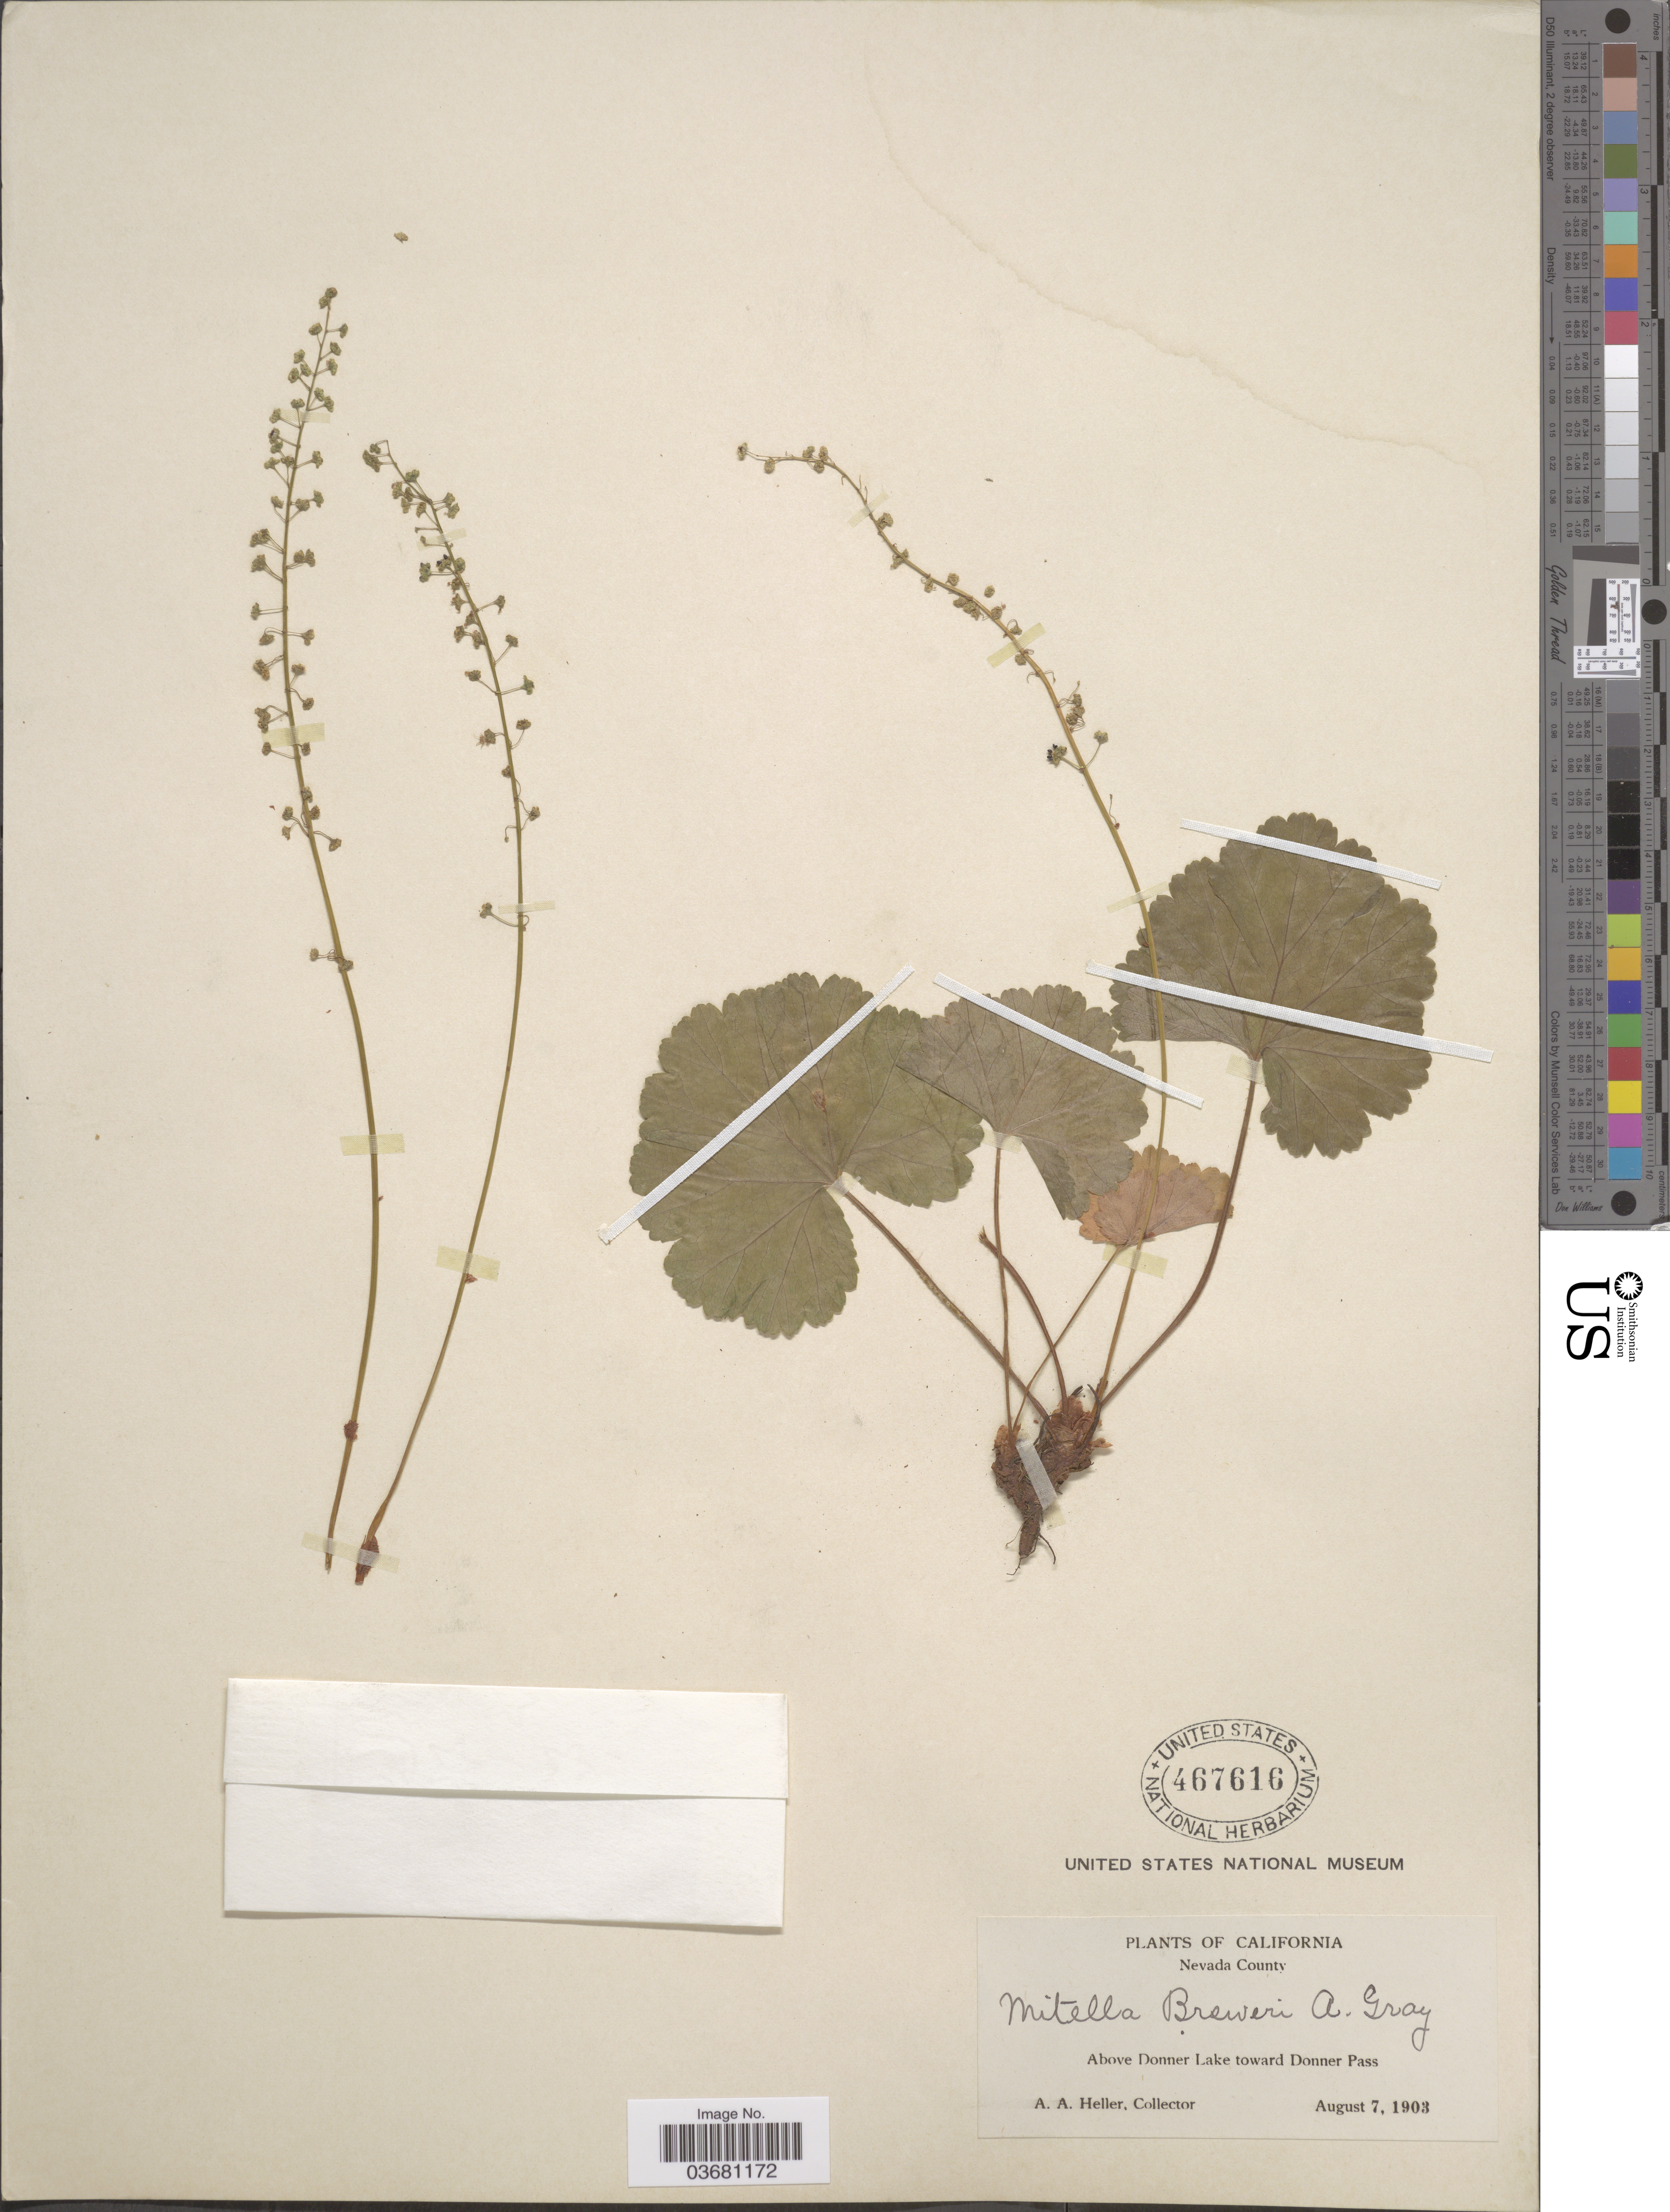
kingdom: Plantae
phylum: Tracheophyta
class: Magnoliopsida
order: Saxifragales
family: Saxifragaceae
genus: Mitella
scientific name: Mitella breweri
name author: A. Gray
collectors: A. A. Heller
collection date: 1903-08-07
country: United States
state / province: California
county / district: Nevada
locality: Nevada County. Above Donner Lake toward Donner Pass.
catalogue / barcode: US 467616